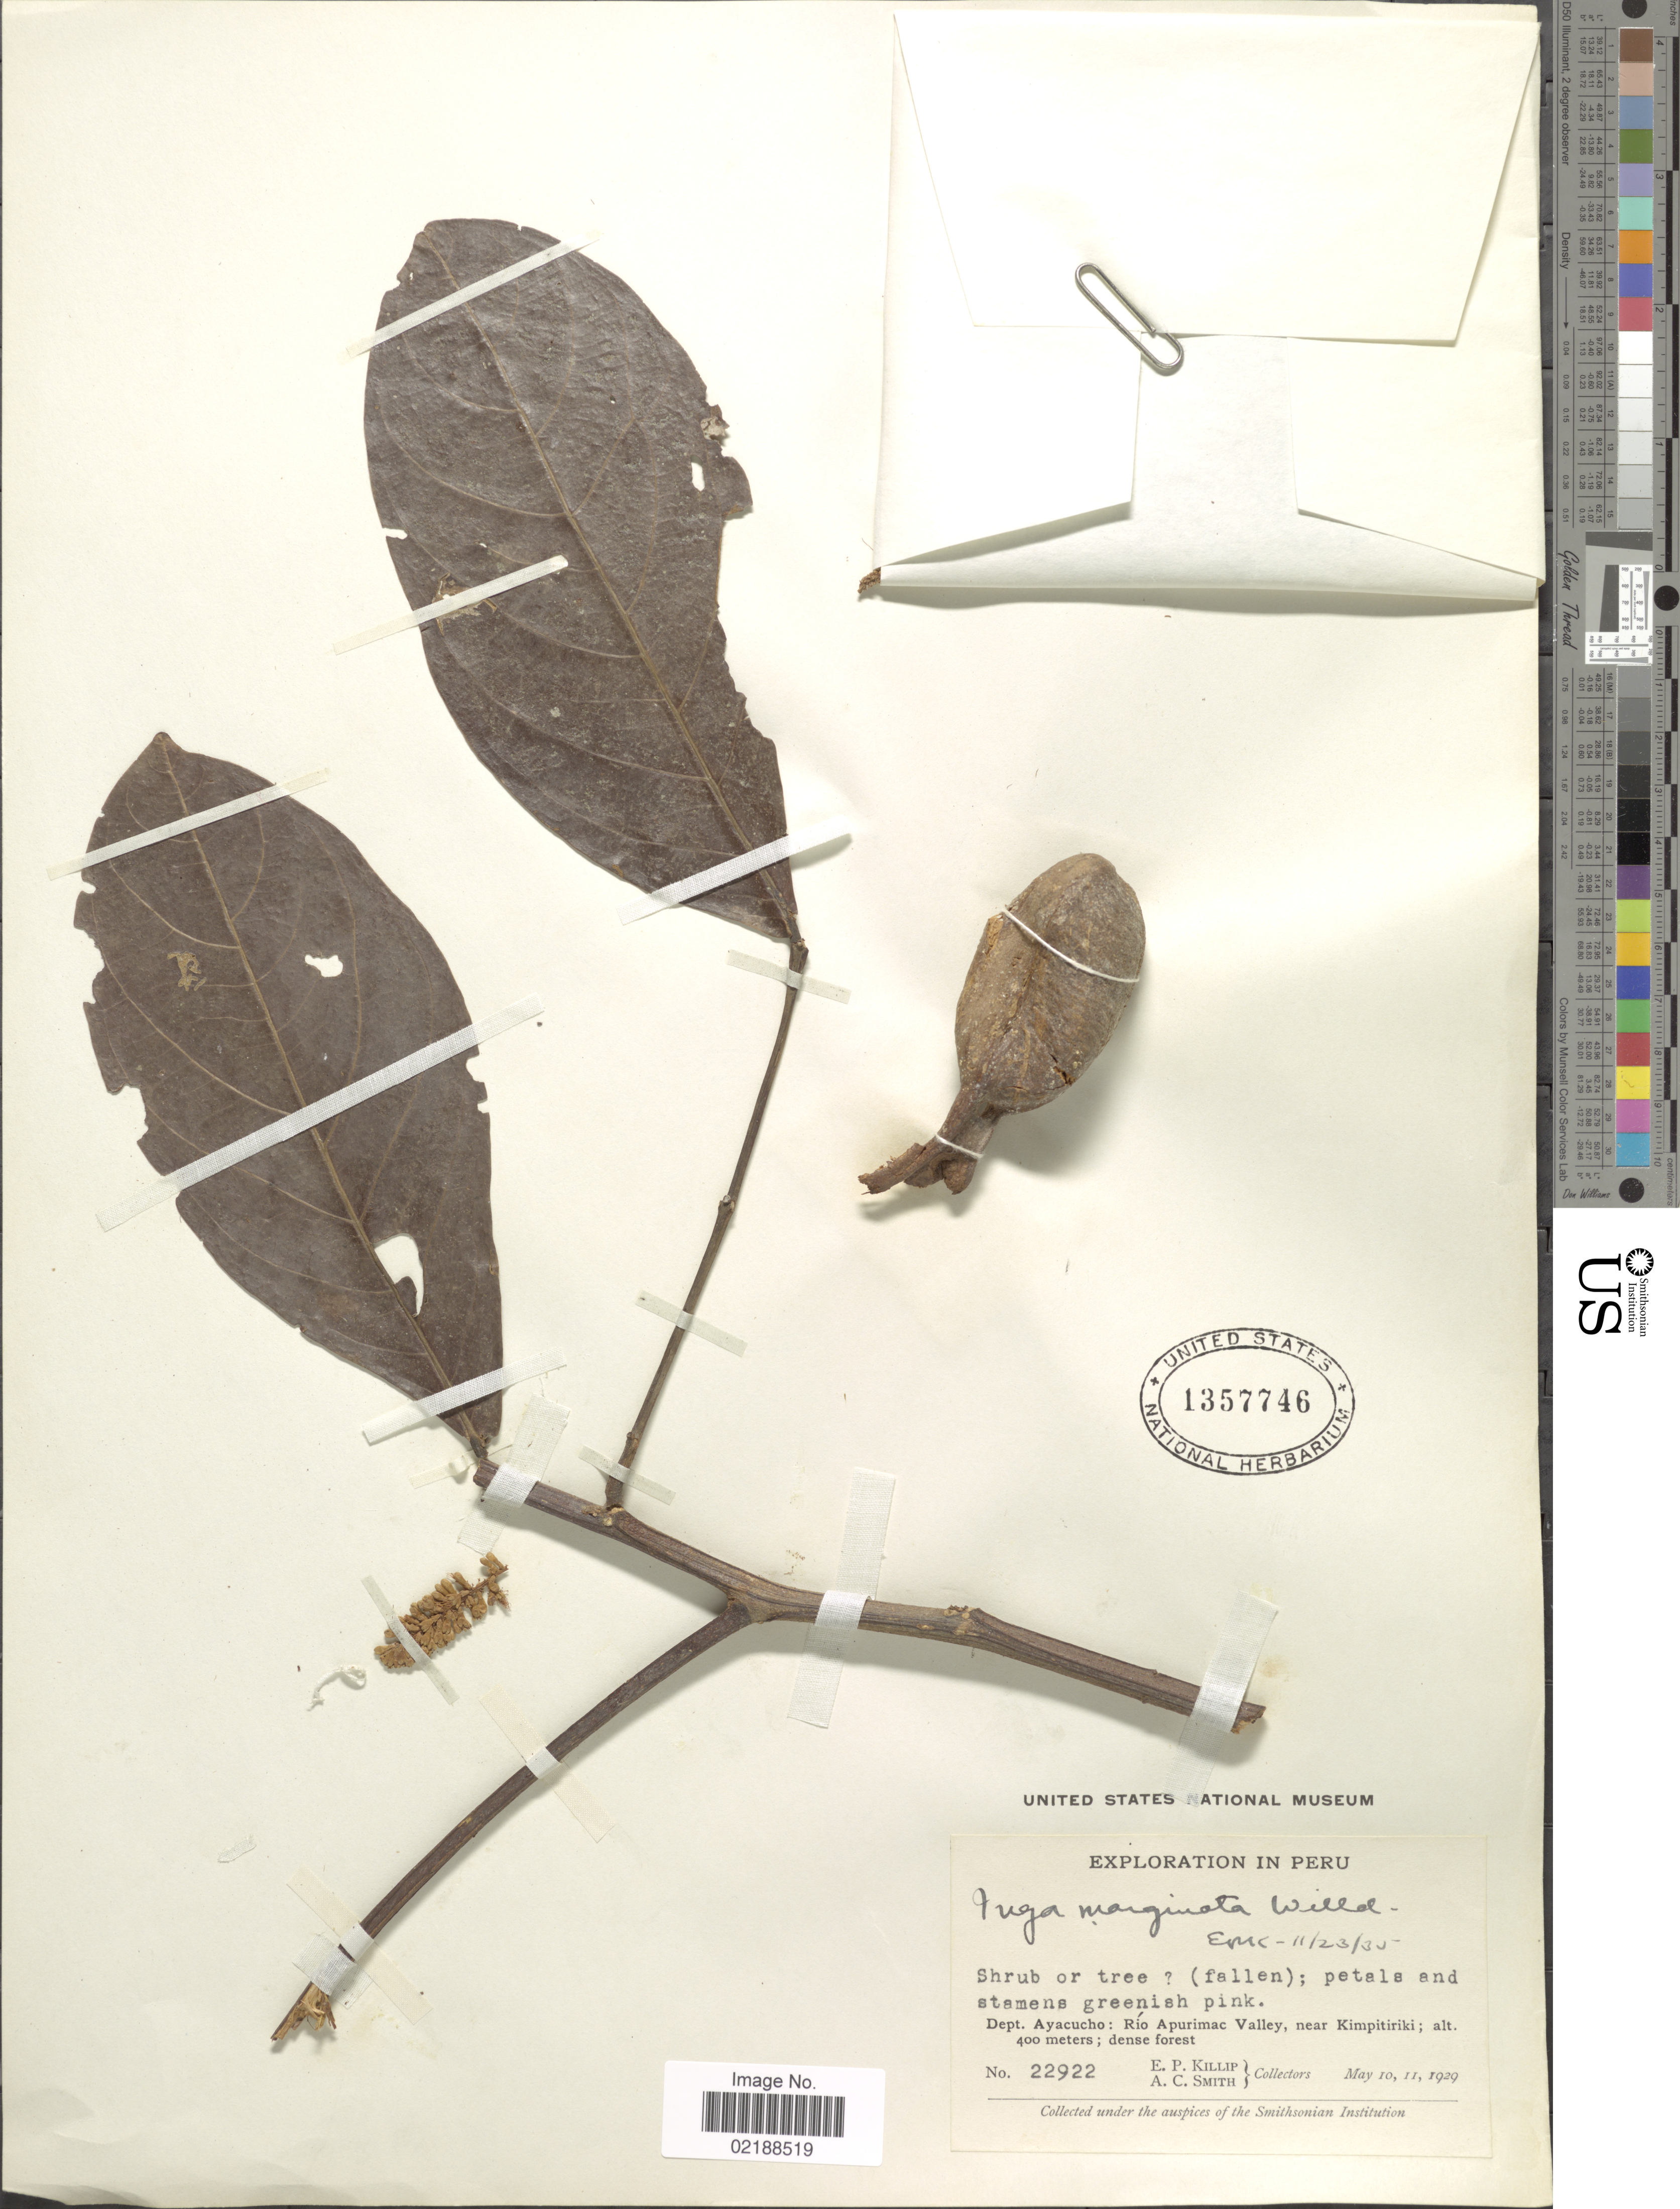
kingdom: Plantae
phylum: Tracheophyta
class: Magnoliopsida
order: Fabales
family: Fabaceae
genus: Inga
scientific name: Inga marginata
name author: Willd.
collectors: E. P. Killip & A. C. Smith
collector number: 22922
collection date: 1929-05-10/1929-05-11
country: Peru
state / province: Ayacucho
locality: Dept. Ayacucho: Río Apurimac Valley, near Kimpitiriki; dense forest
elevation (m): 400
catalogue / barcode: US 1357746